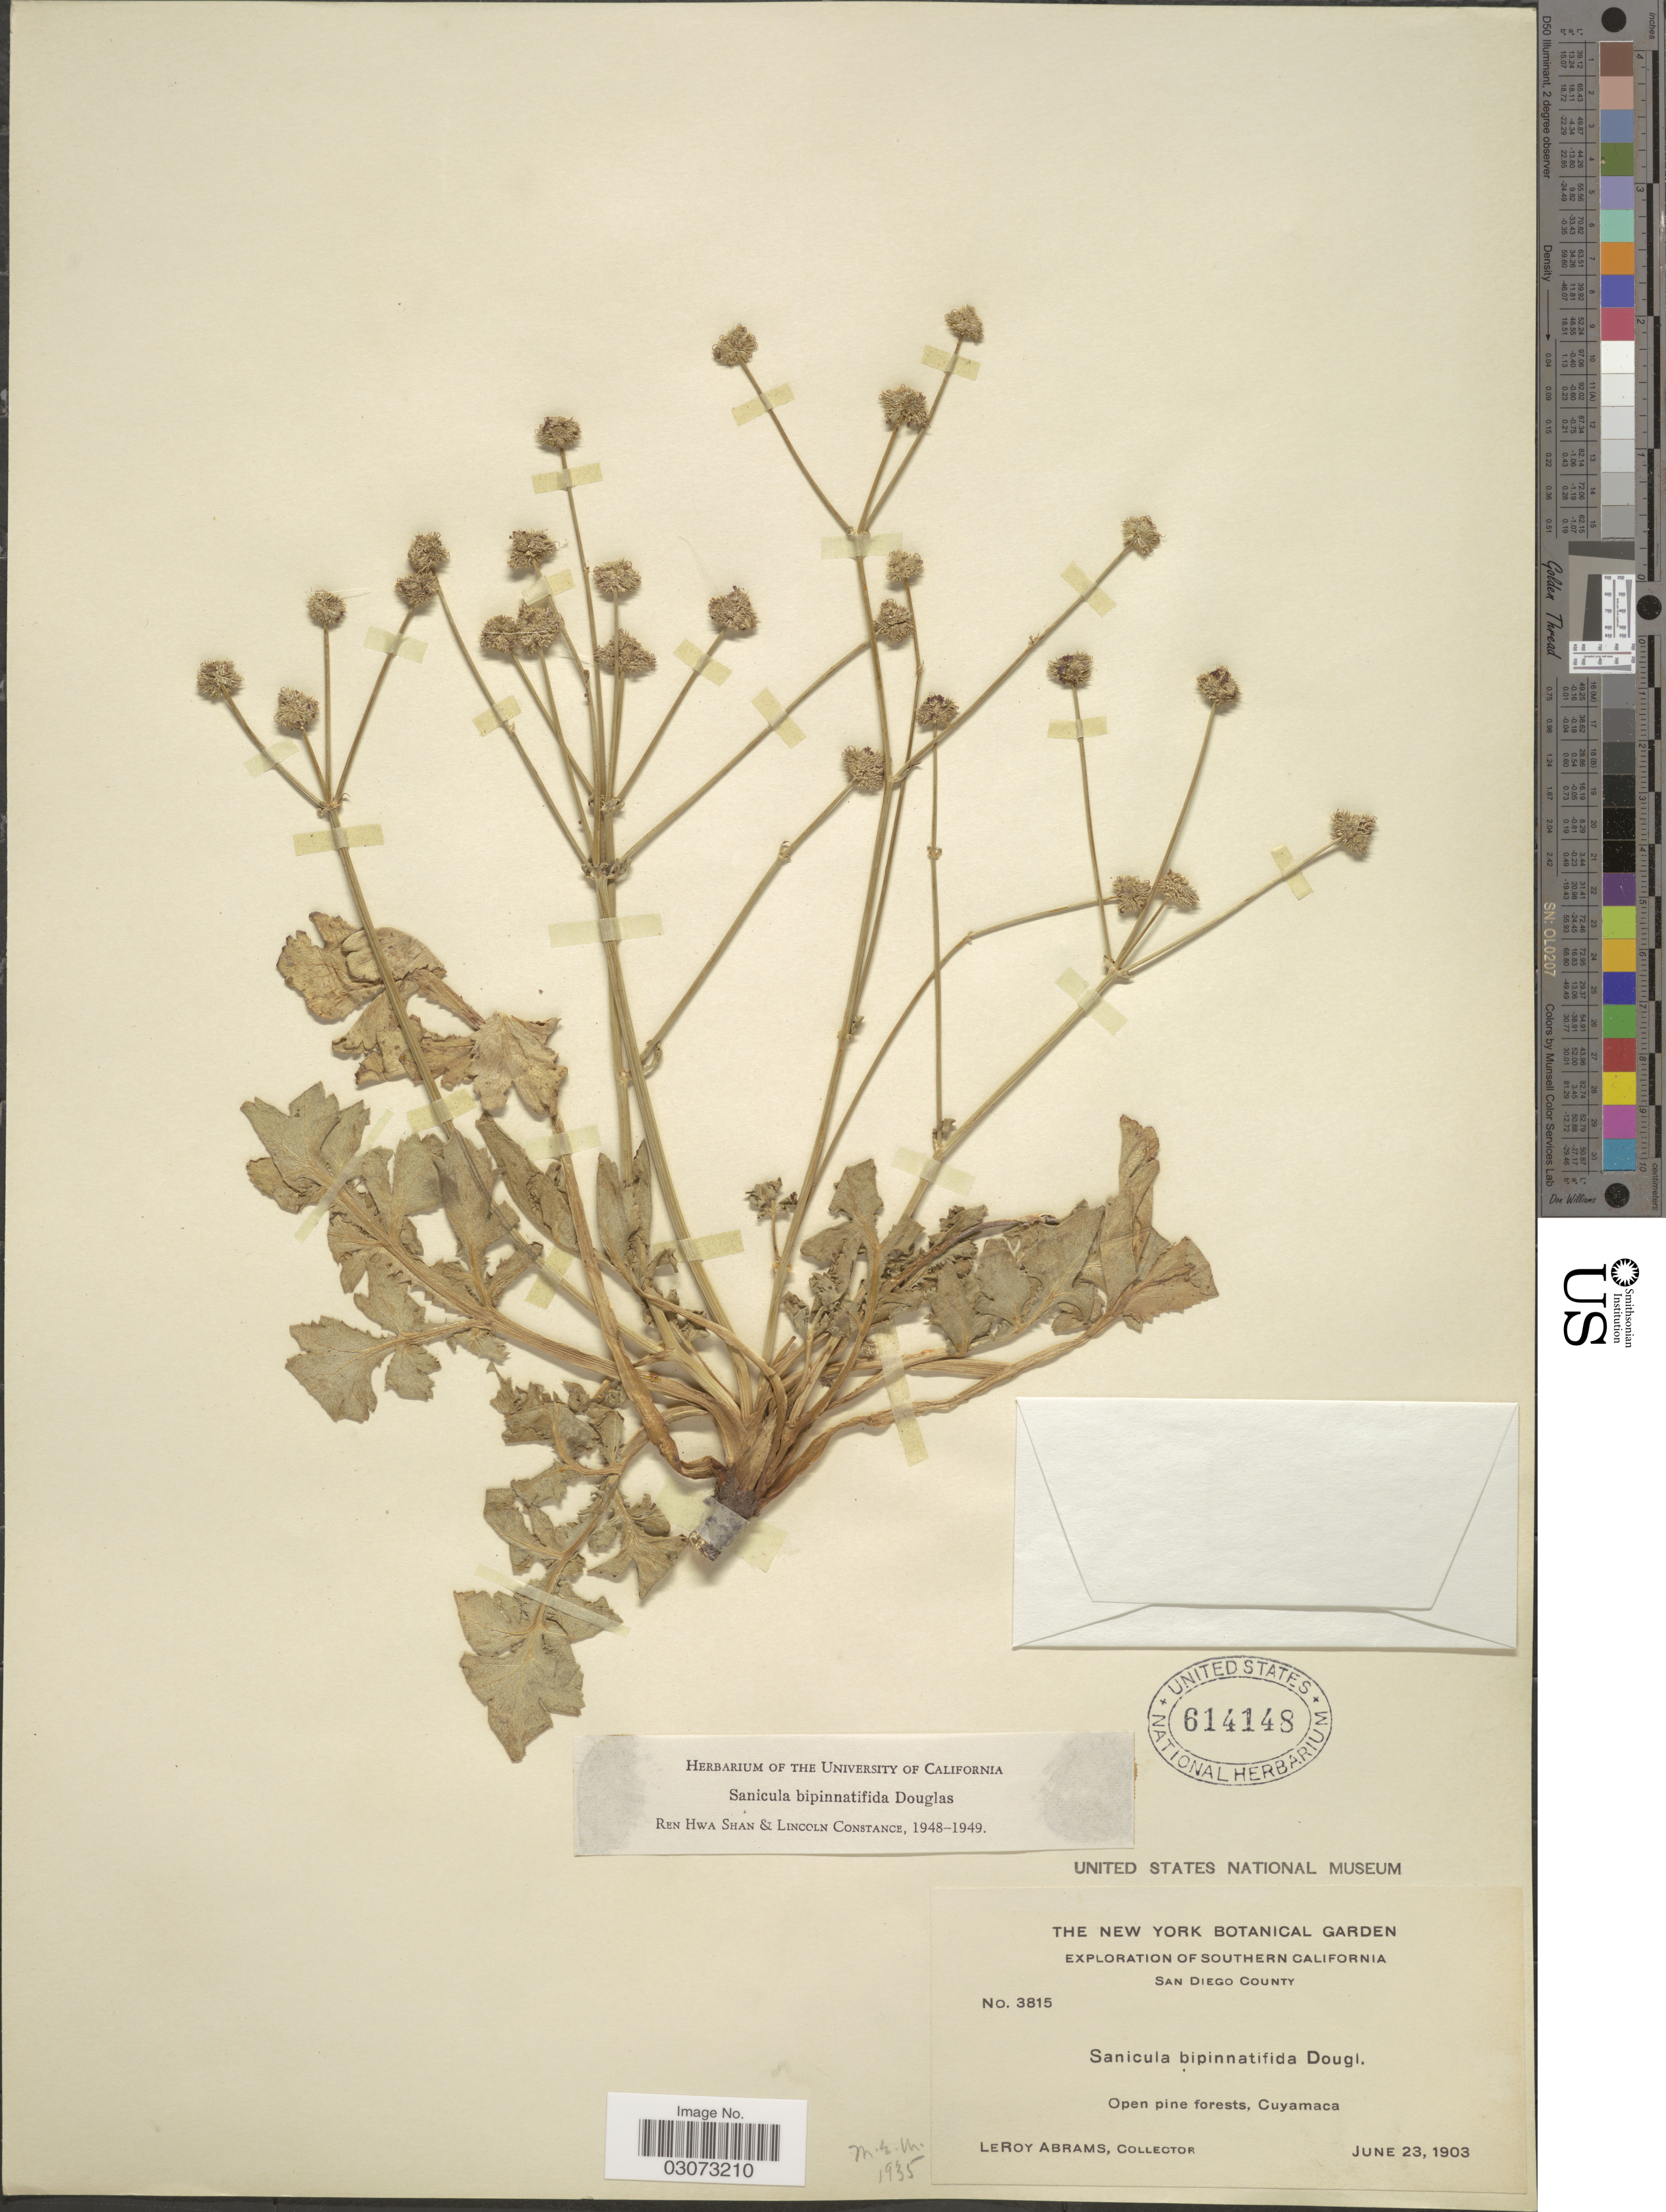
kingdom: Plantae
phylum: Tracheophyta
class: Magnoliopsida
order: Apiales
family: Apiaceae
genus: Sanicula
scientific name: Sanicula bipinnatifida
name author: Douglas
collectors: L. Abrams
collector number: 3815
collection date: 1903-06-23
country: United States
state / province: California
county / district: San Diego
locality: Southern California. San Diego County. Open pine forests, Cuyamaca.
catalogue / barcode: US 614148